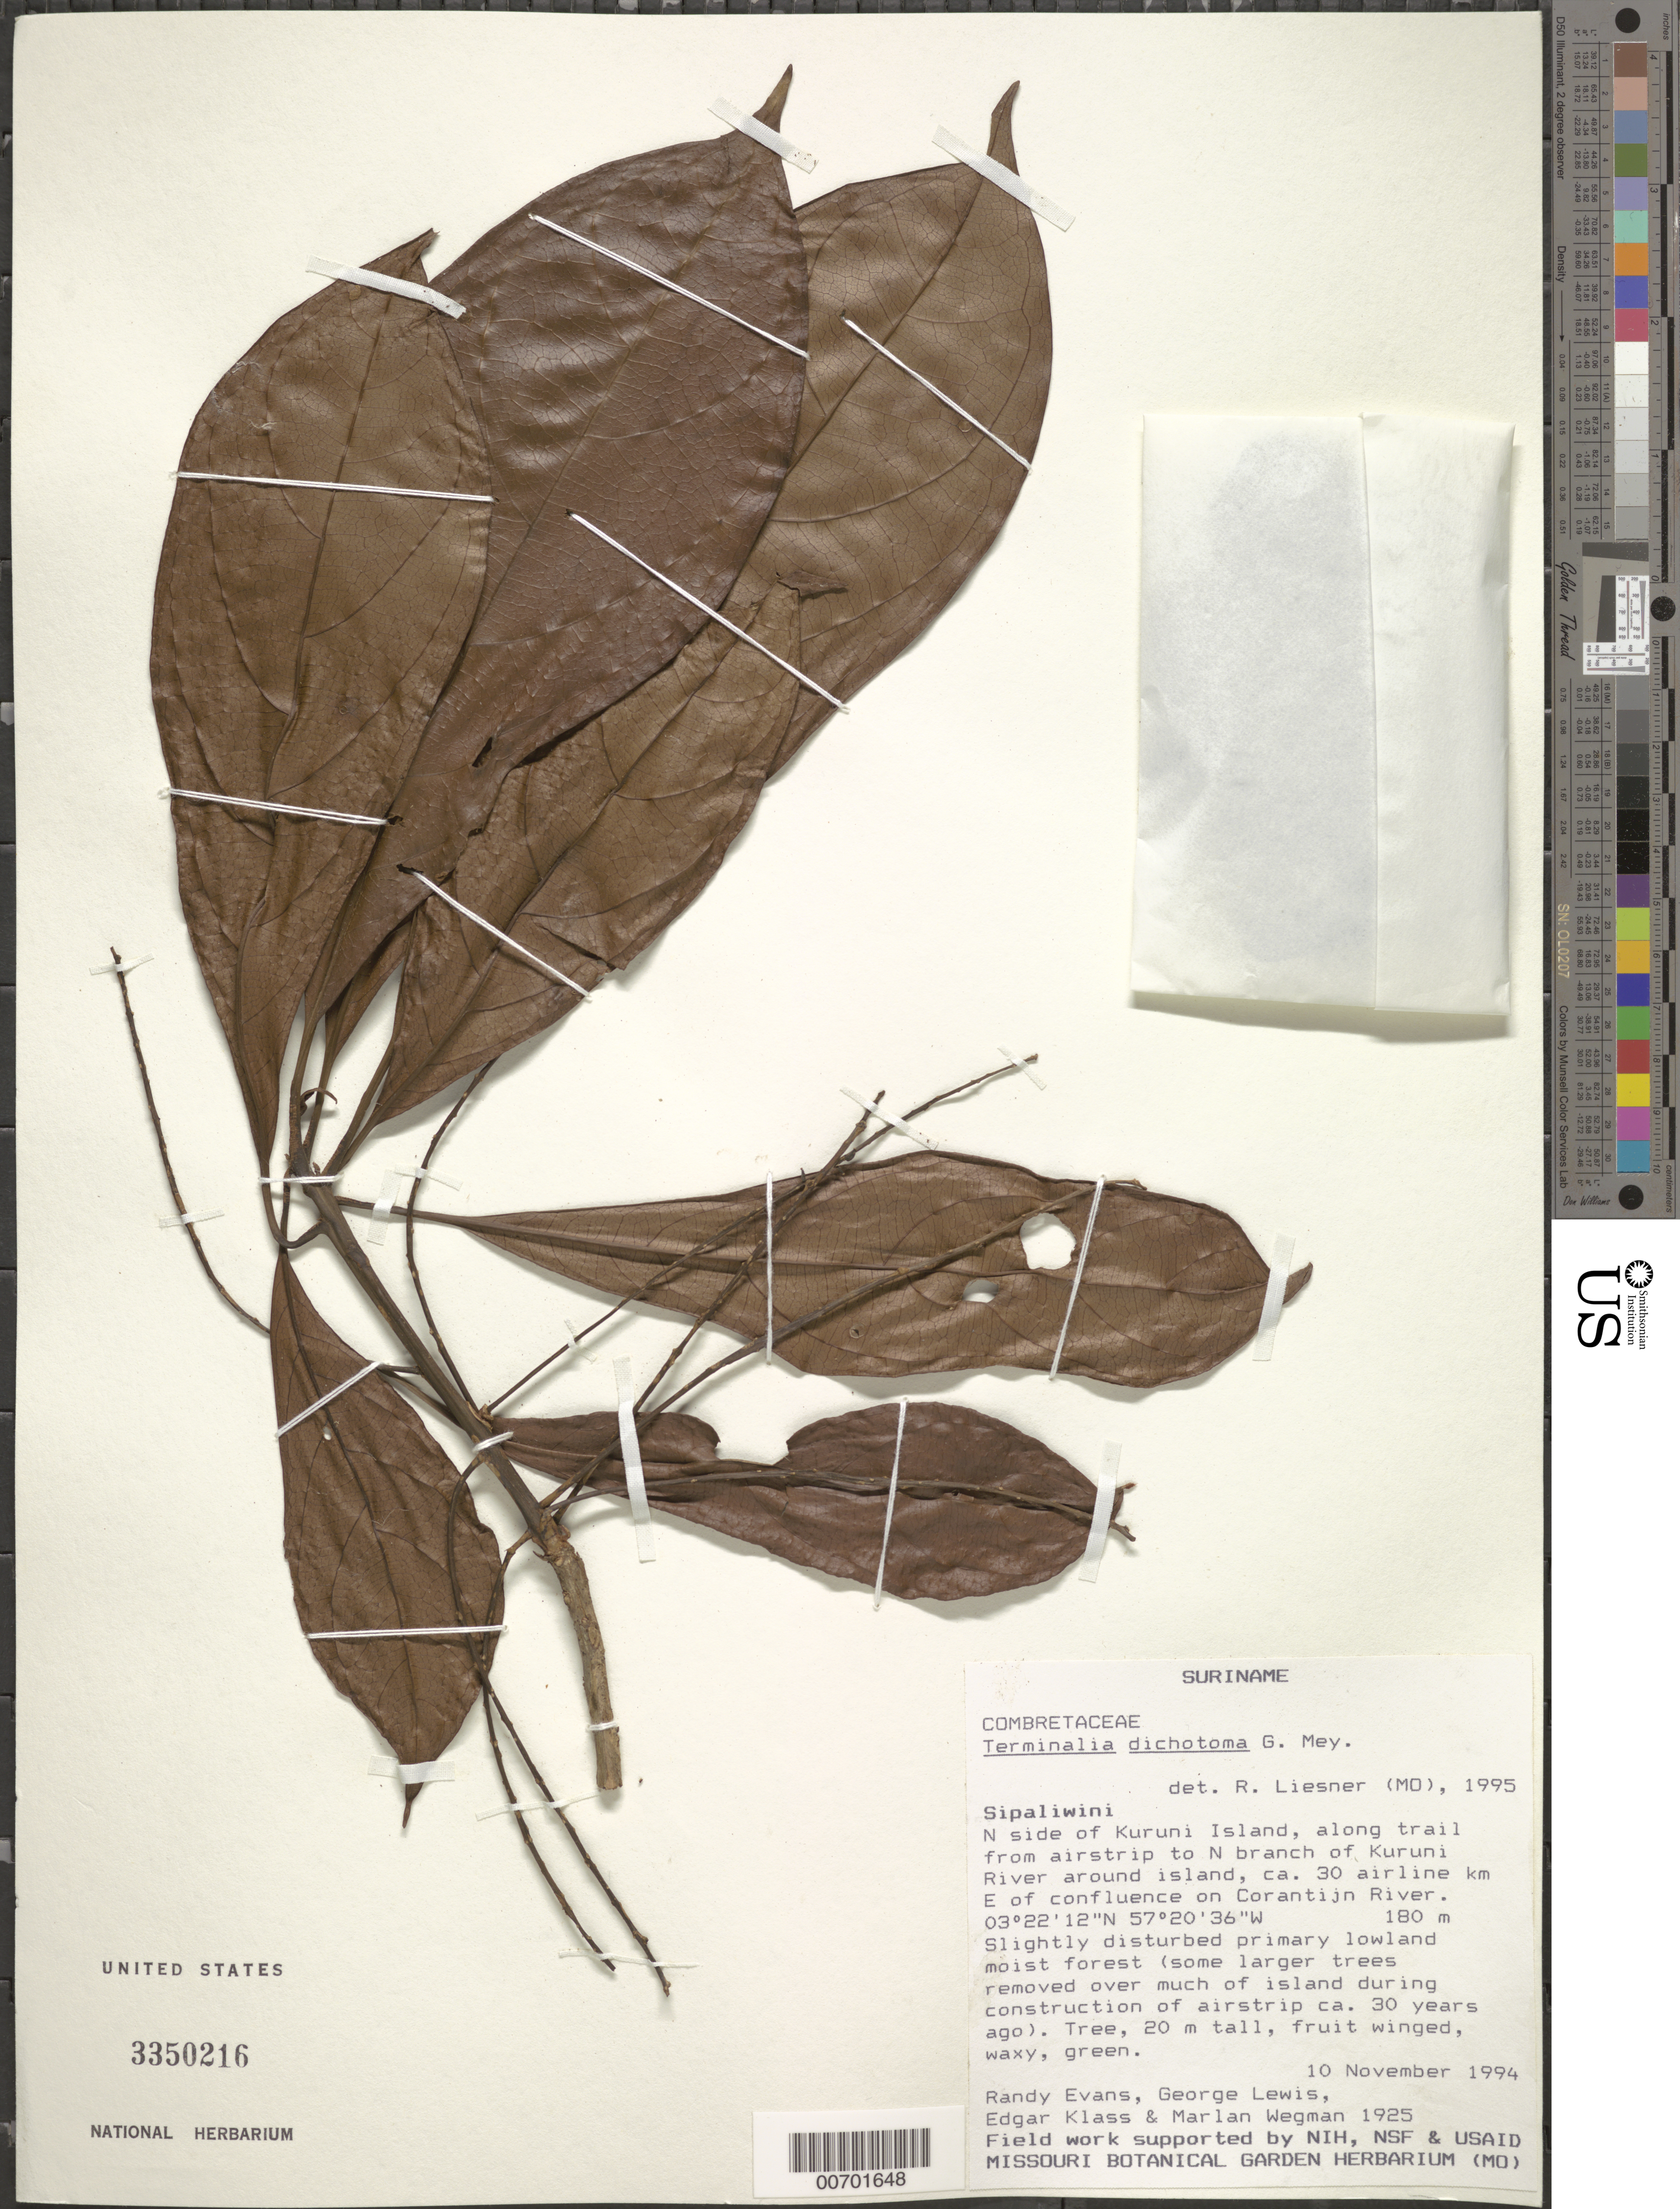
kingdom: Plantae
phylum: Tracheophyta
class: Magnoliopsida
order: Myrtales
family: Combretaceae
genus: Terminalia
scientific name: Terminalia dichotoma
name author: G. Mey.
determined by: Liesner, R. L.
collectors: R. Evans, G. Lewis, E. Klass & M. Wegman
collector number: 1925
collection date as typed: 10-Nov-94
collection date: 1994-11-10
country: Suriname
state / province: Sipaliwini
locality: Kuruni Island, N side, E of trail from airstrip to N branch of Kuruni R., ca 30 airline km E of confluence on Corantijn R.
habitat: Slightly disturbed primary lowland moist forest (some larger trees removed over much of island during construction of airstrip ca. 30 yrs ago)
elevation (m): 180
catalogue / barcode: US 3350216